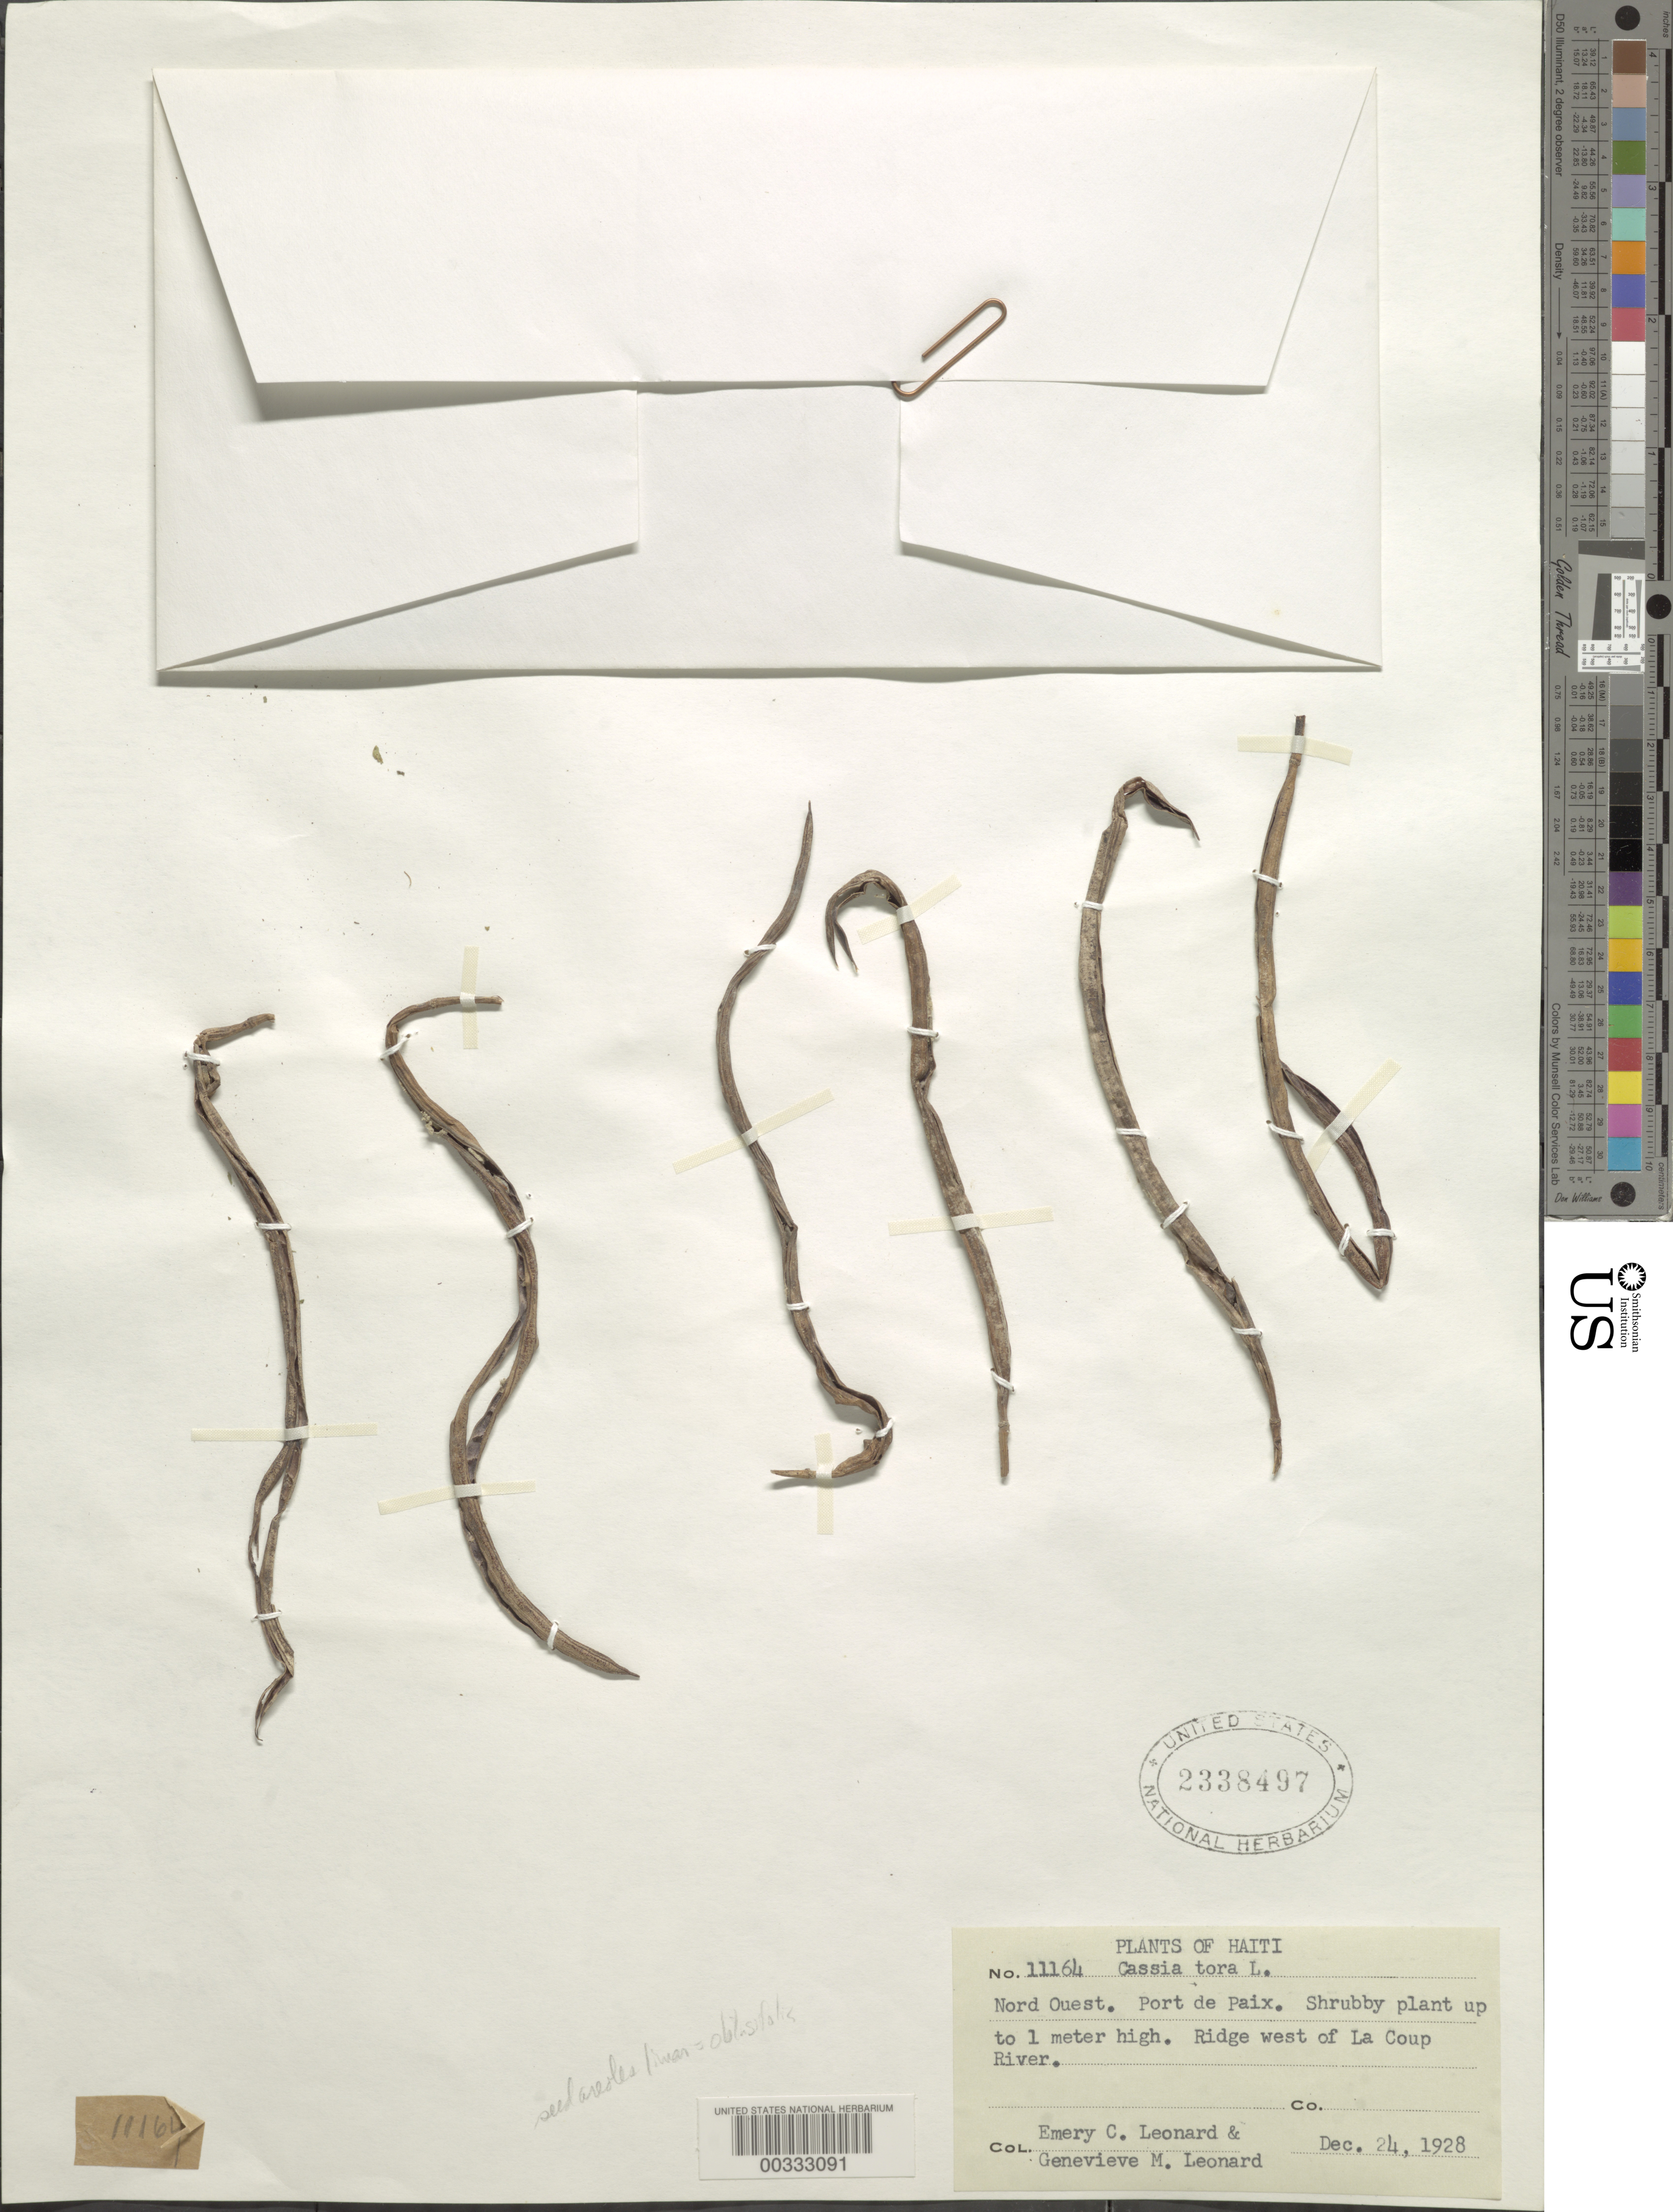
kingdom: Plantae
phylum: Tracheophyta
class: Magnoliopsida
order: Fabales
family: Fabaceae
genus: Senna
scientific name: Senna obtusifolia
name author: (L.) H.S. Irwin & Barneby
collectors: E. C. Leonard & G. M. Leonard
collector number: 11164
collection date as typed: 24 Dec 1928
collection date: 1928-12-24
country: Haiti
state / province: Nord-Ouest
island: Hispaniola Island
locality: W of la coup river; port de paix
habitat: Ridge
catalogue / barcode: US 2338497